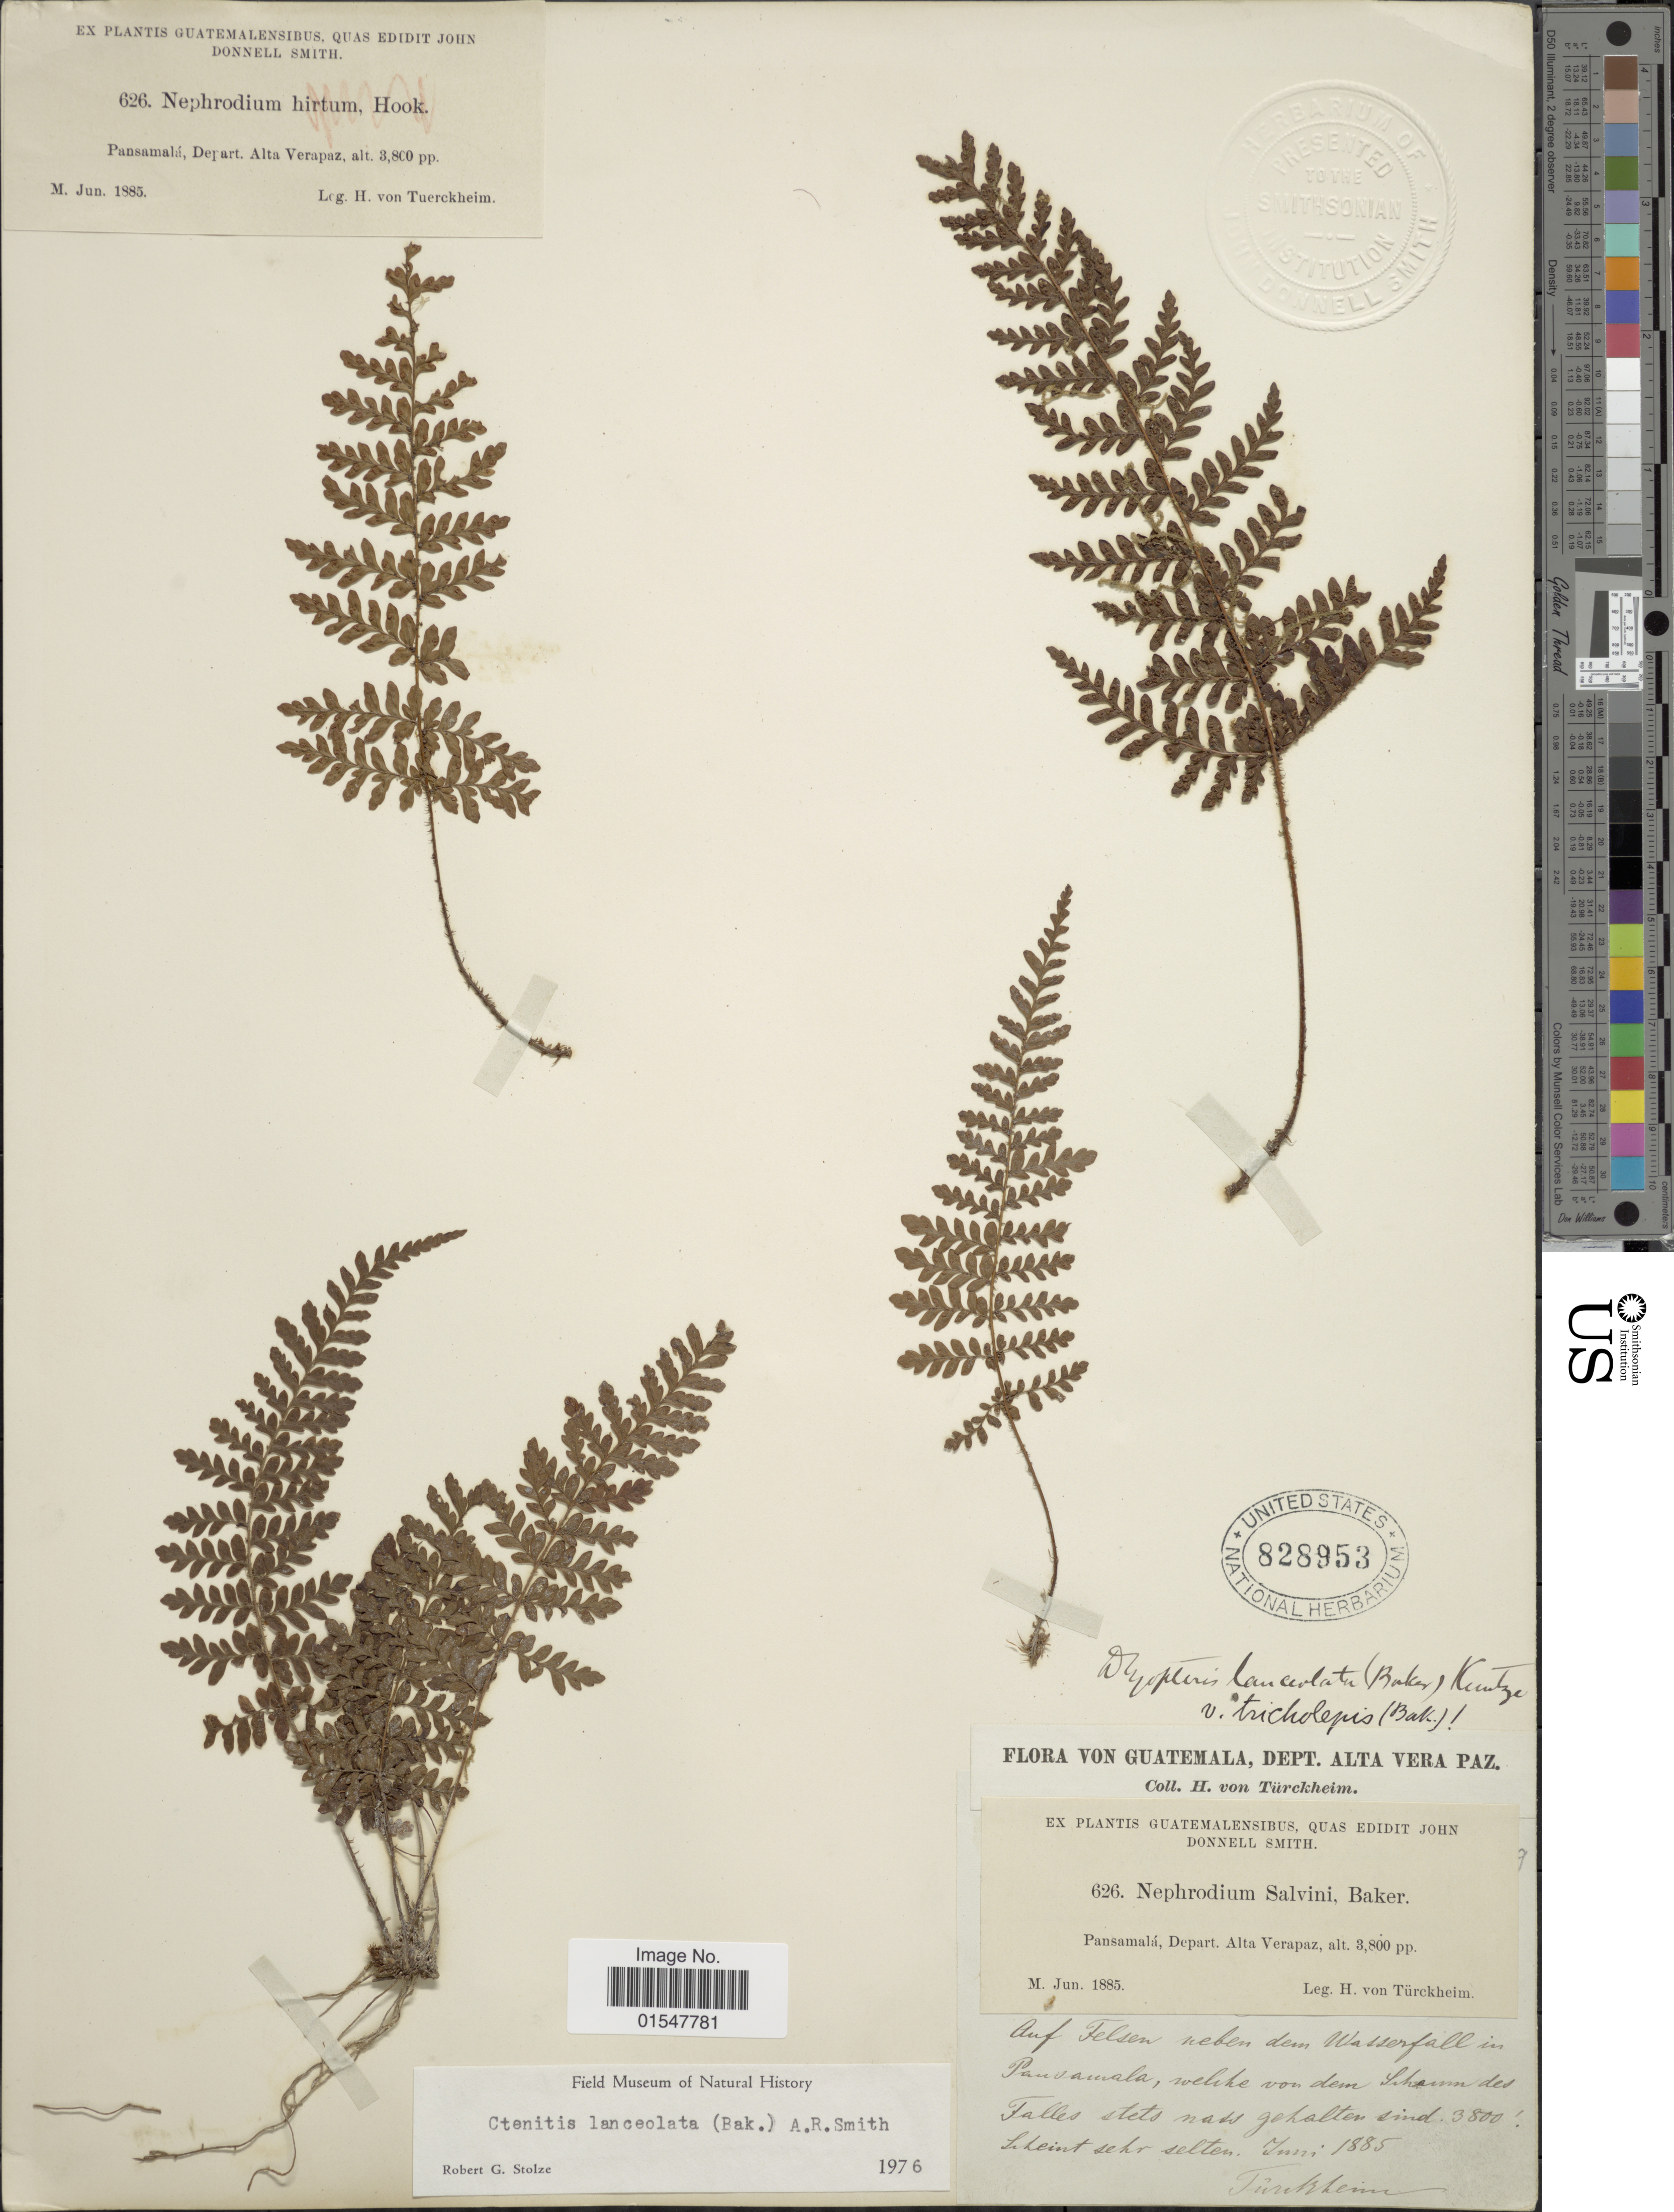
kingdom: Plantae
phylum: Tracheophyta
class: Polypodiopsida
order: Polypodiales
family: Dryopteridaceae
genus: Ctenitis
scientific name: Ctenitis lanceolata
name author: (Baker) A.R. Sm.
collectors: H. von Tuerckheim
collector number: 626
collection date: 1885-06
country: Guatemala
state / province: Alta Verapaz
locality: Guatemalensibus, Pansamalá, Depart. Alta Verapaz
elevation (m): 1158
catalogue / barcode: US 828953